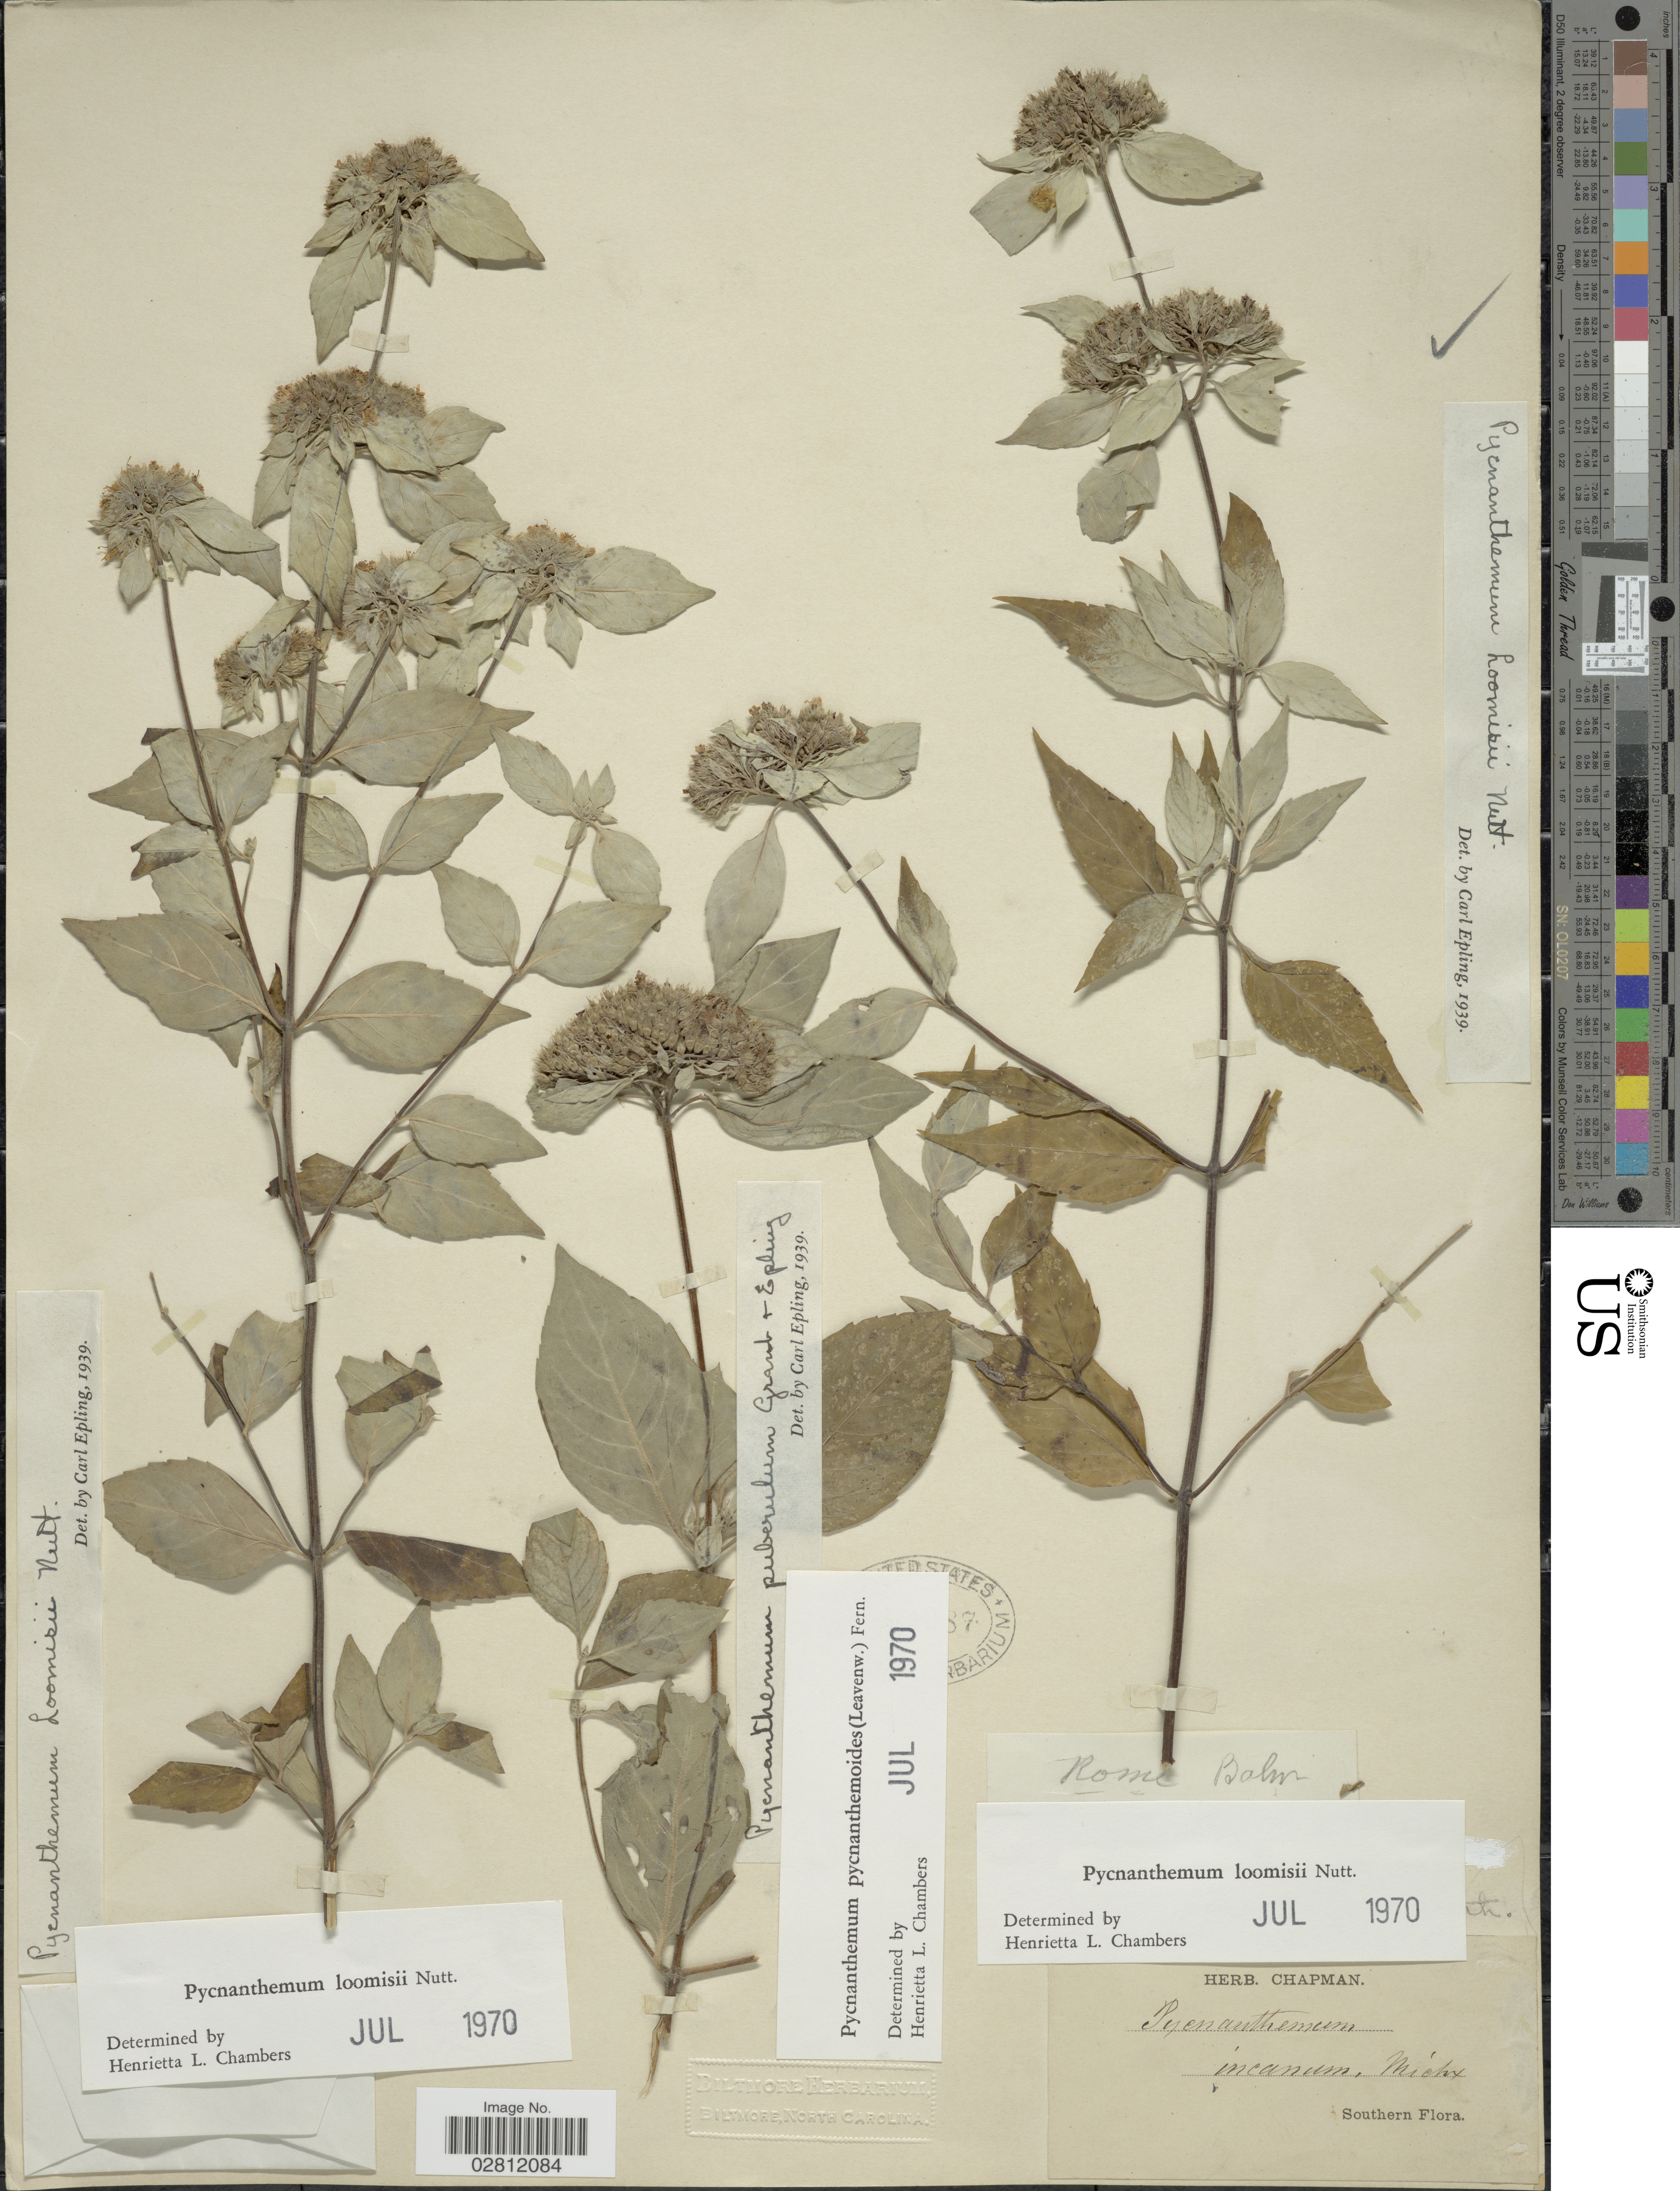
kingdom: Plantae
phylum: Tracheophyta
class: Magnoliopsida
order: Lamiales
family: Lamiaceae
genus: Pycnanthemum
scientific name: Pycnanthemum loomisii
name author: Nutt.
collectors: ex herb. Chapman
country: United States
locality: Southern.